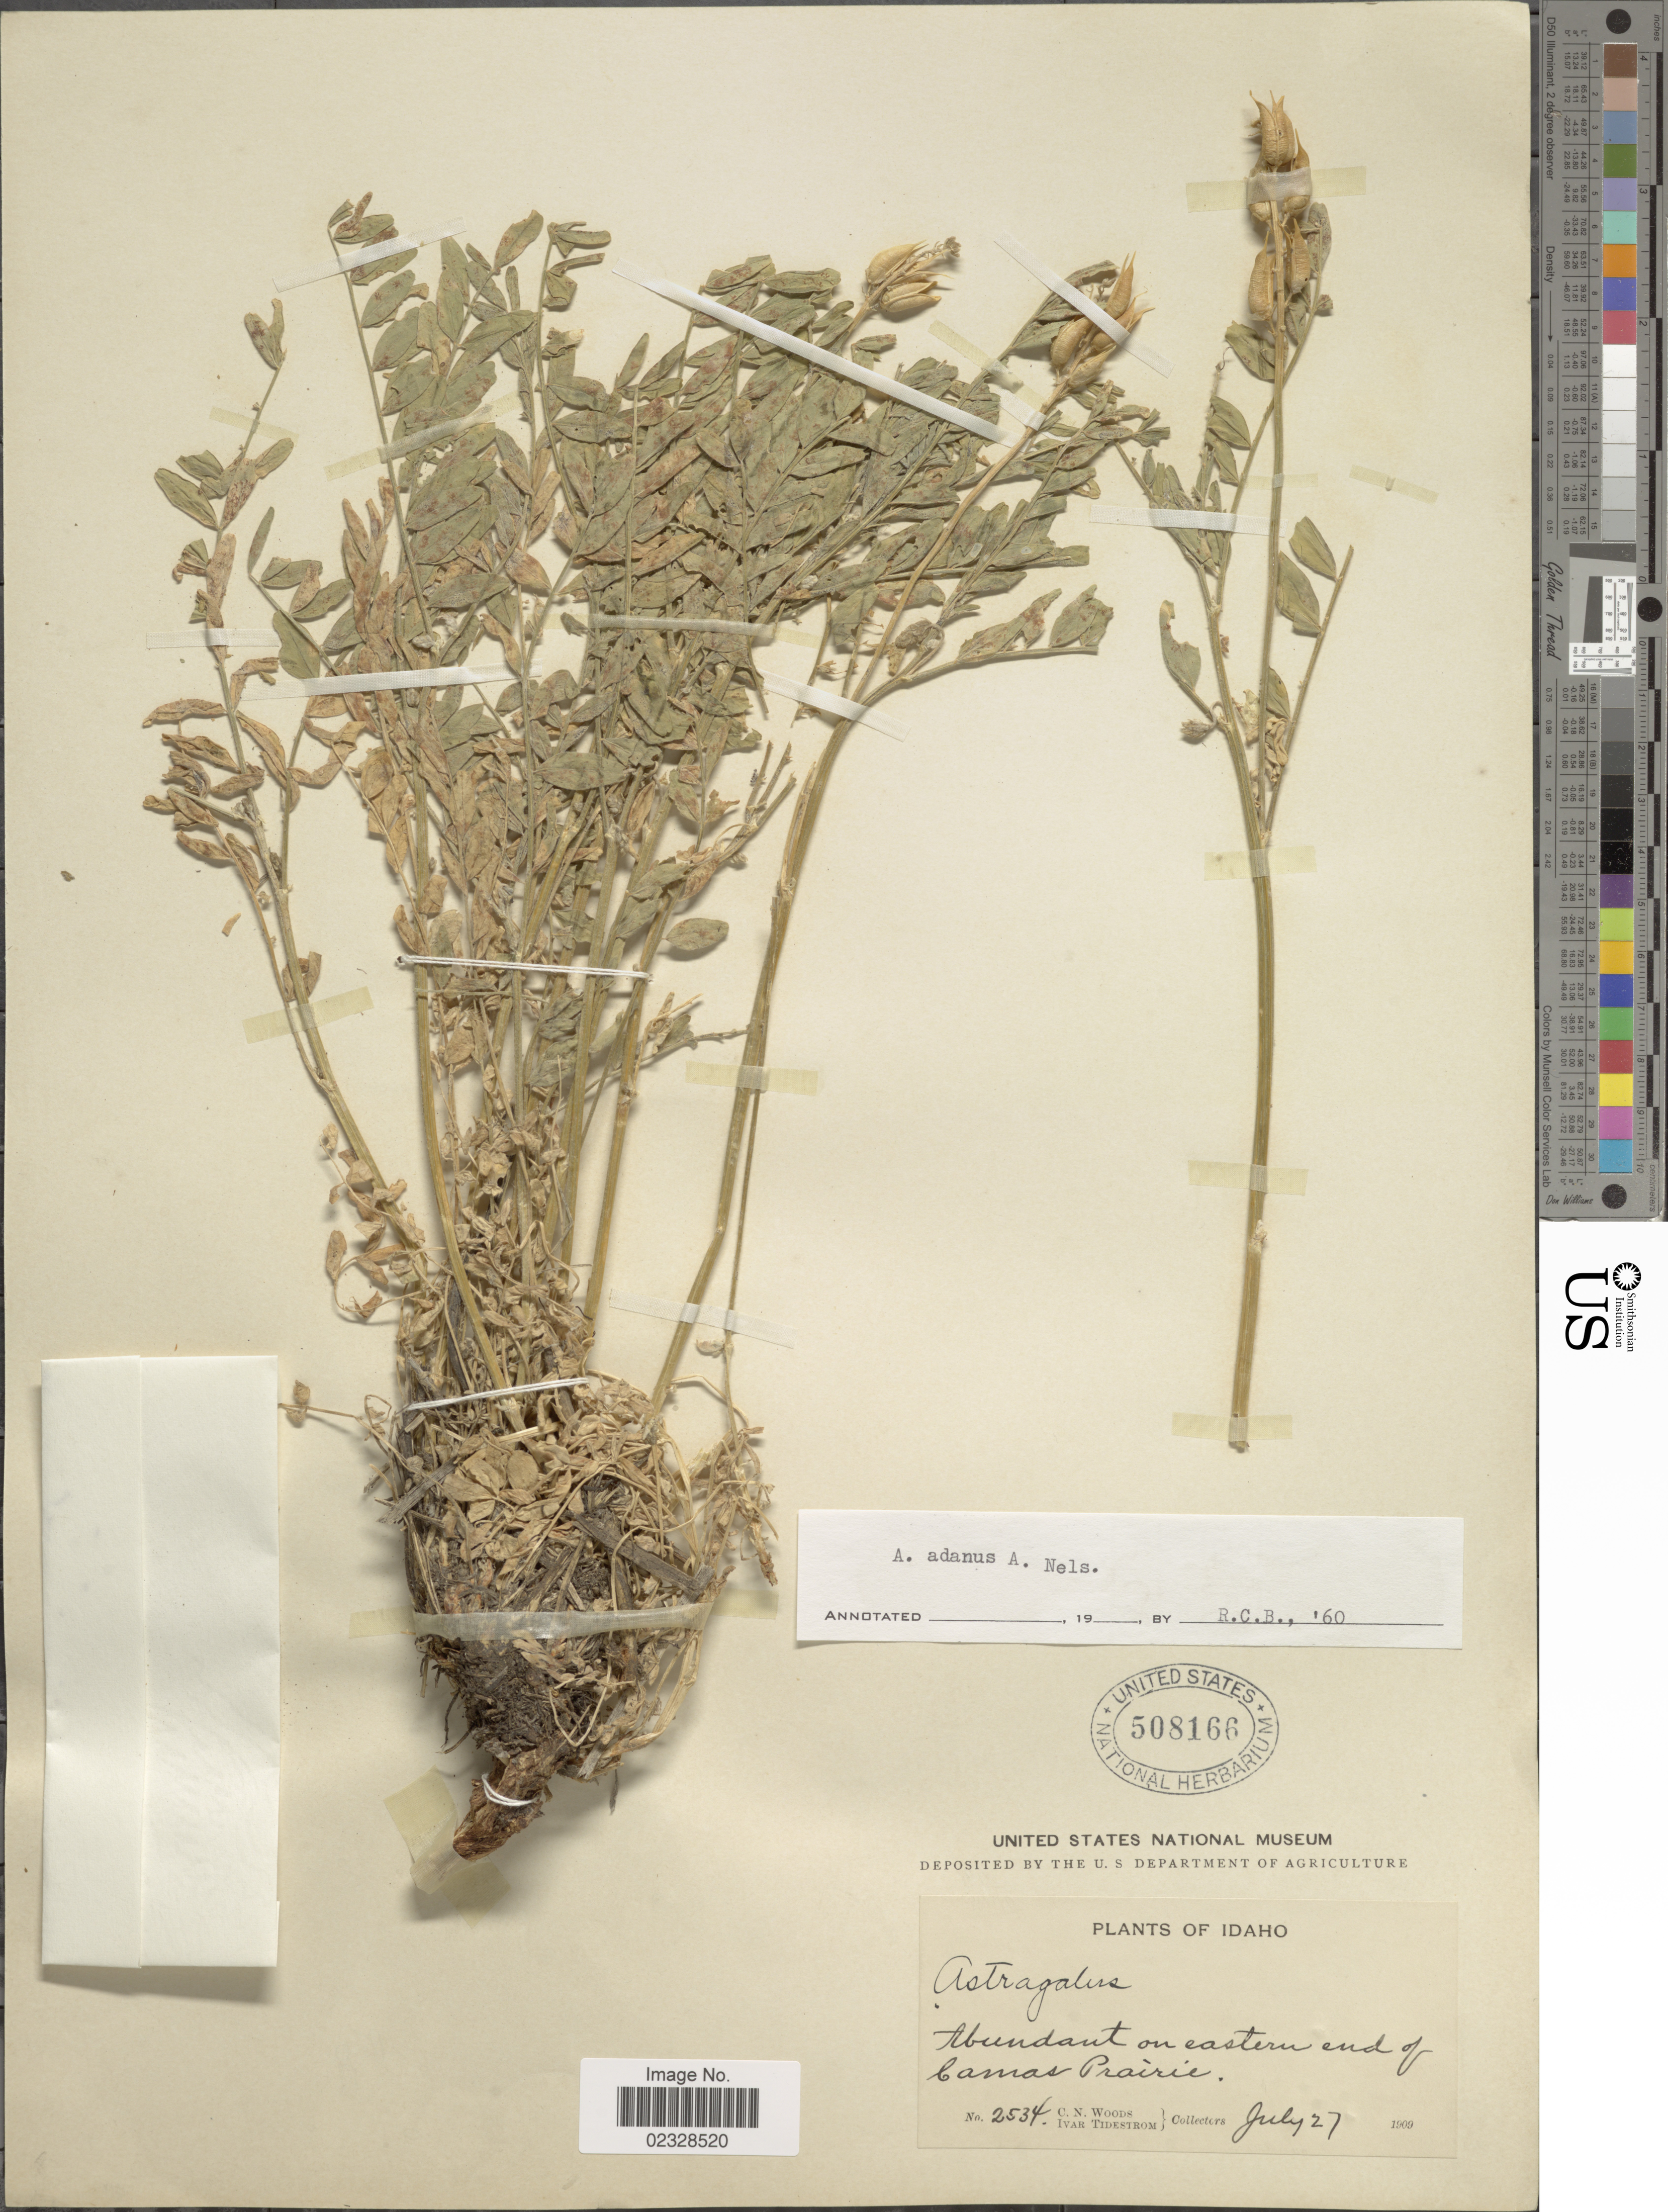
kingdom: Plantae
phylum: Tracheophyta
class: Magnoliopsida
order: Fabales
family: Fabaceae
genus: Astragalus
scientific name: Astragalus adanus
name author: A. Nelson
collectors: C. Woods & I. F. Tidestrom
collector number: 2534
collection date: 1909-07-27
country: United States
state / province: Idaho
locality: Abundant in places on Camas Prairie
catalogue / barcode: US 508166